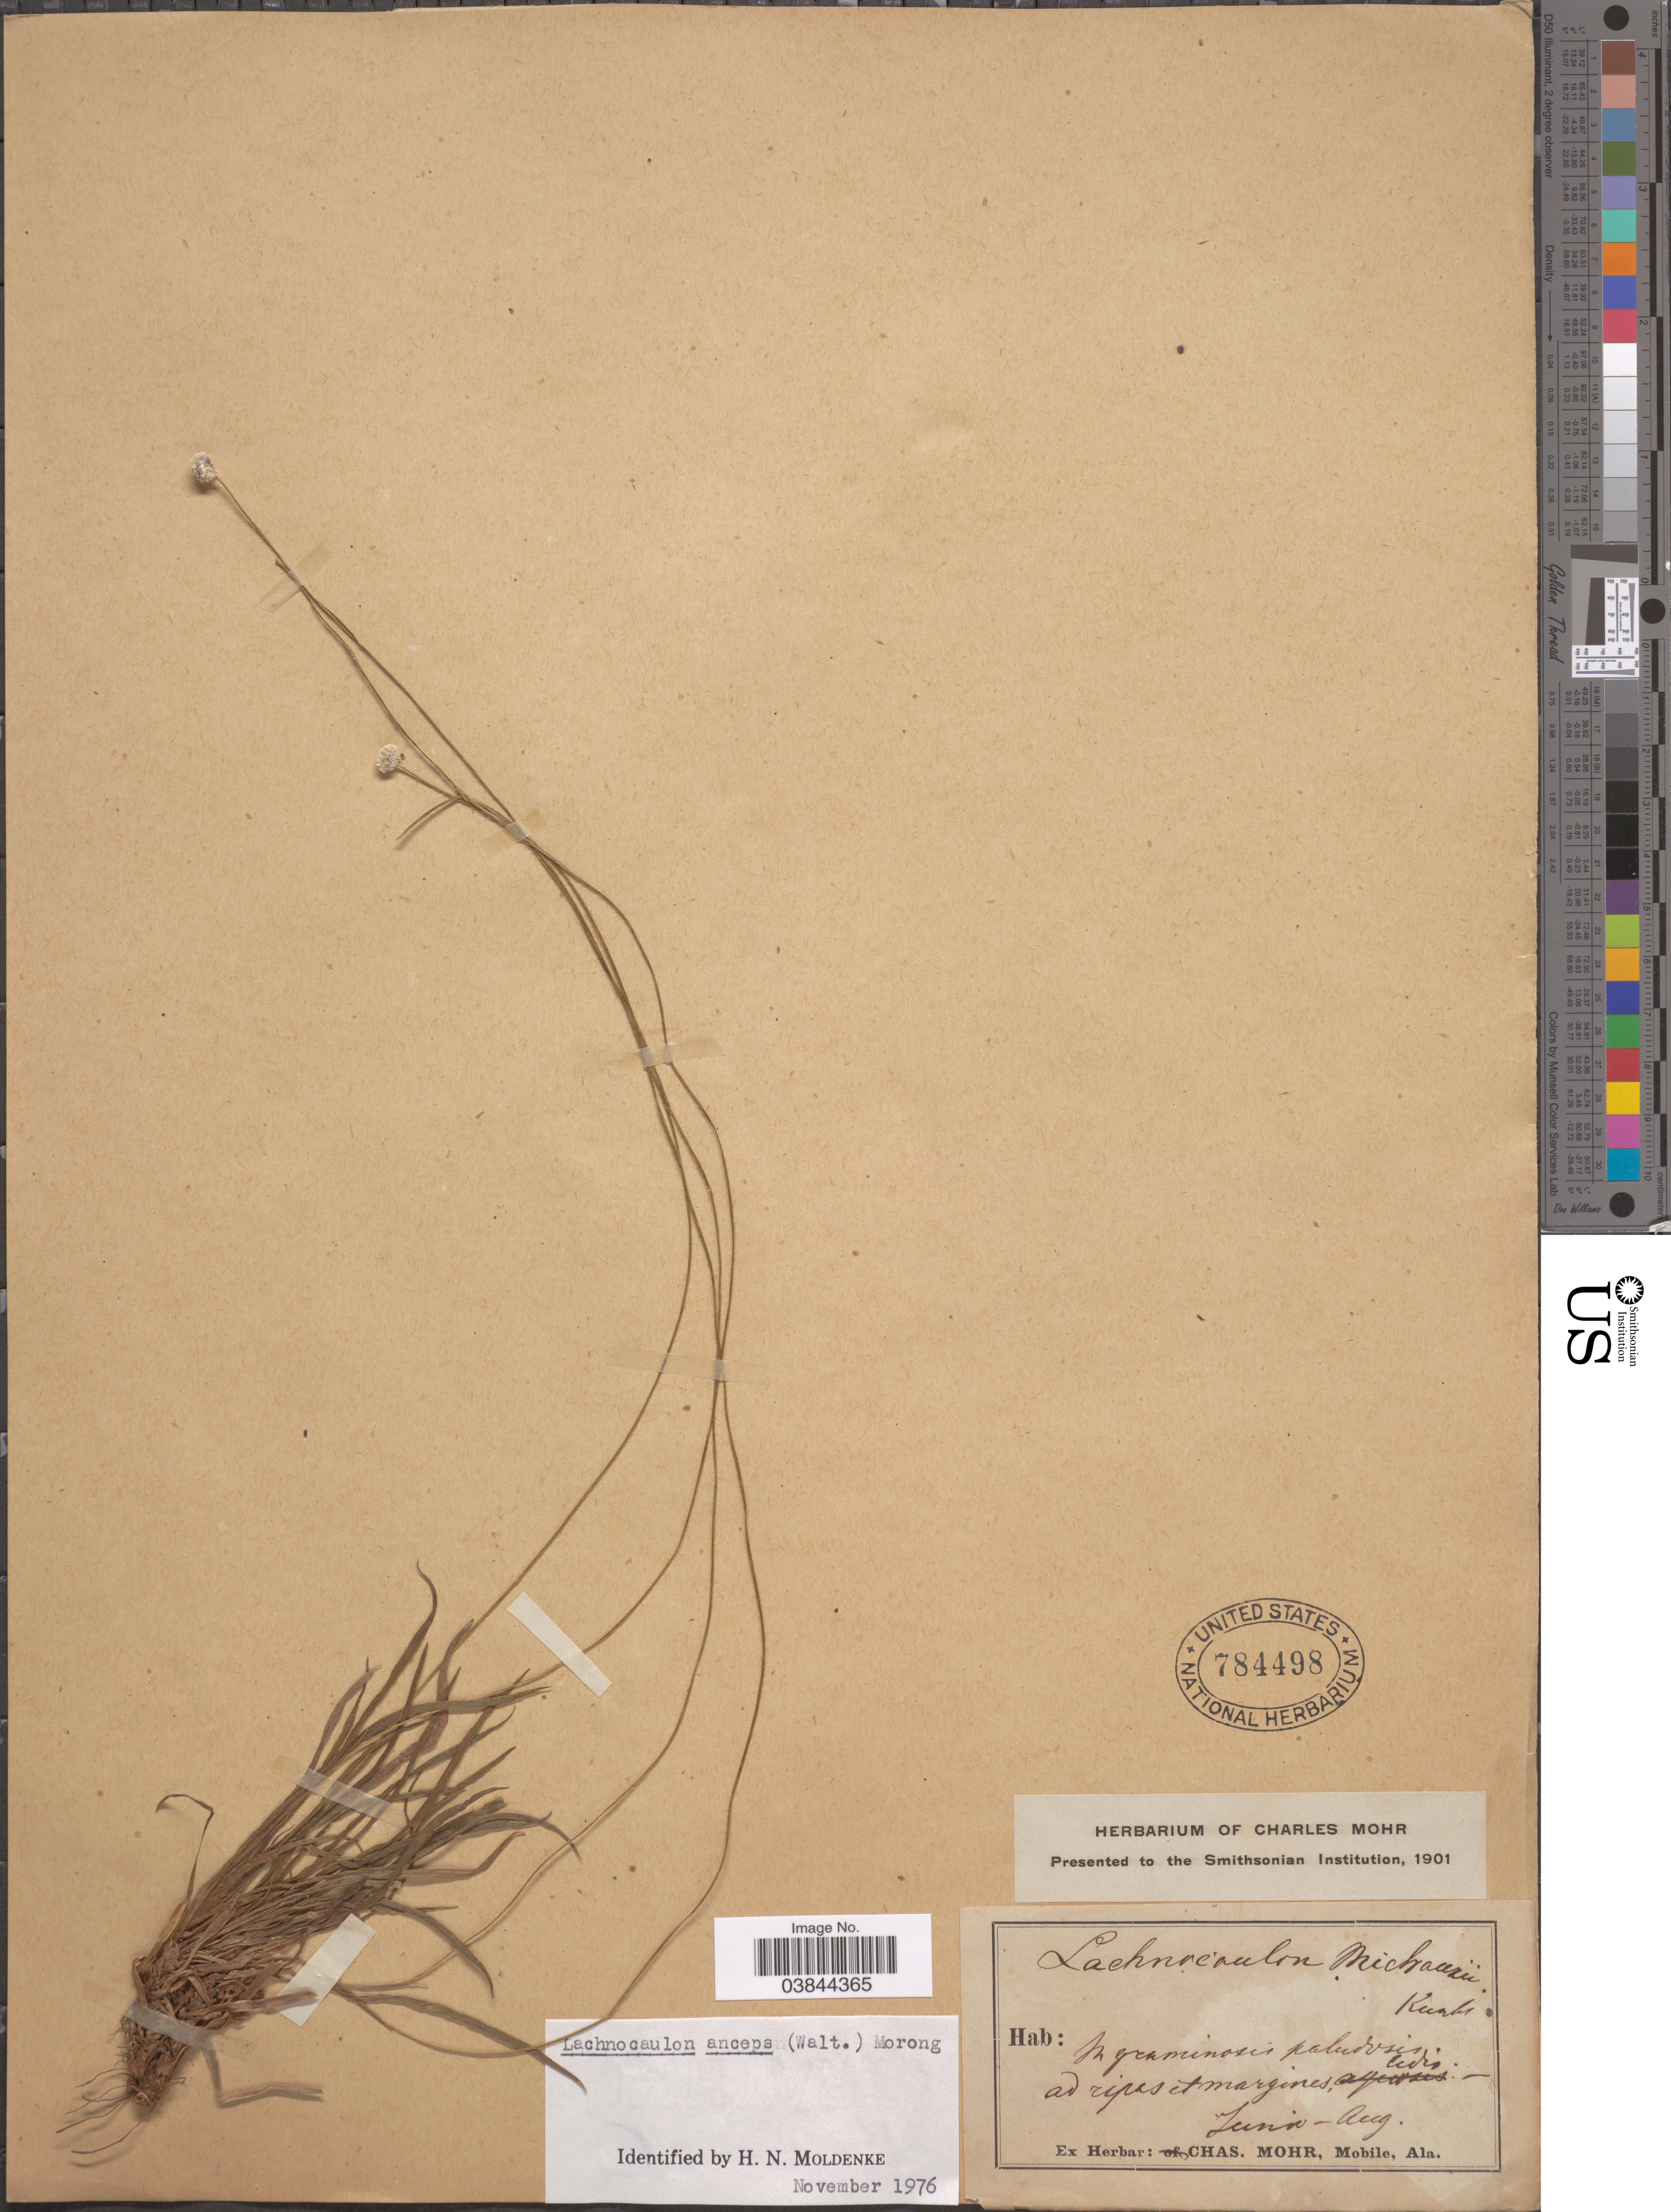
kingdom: Plantae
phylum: Tracheophyta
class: Liliopsida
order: Poales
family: Eriocaulaceae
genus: Lachnocaulon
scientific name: Lachnocaulon michauxii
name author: Kunth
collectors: ex herb. Charles Mohr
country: United States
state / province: Alabama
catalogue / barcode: US 784498